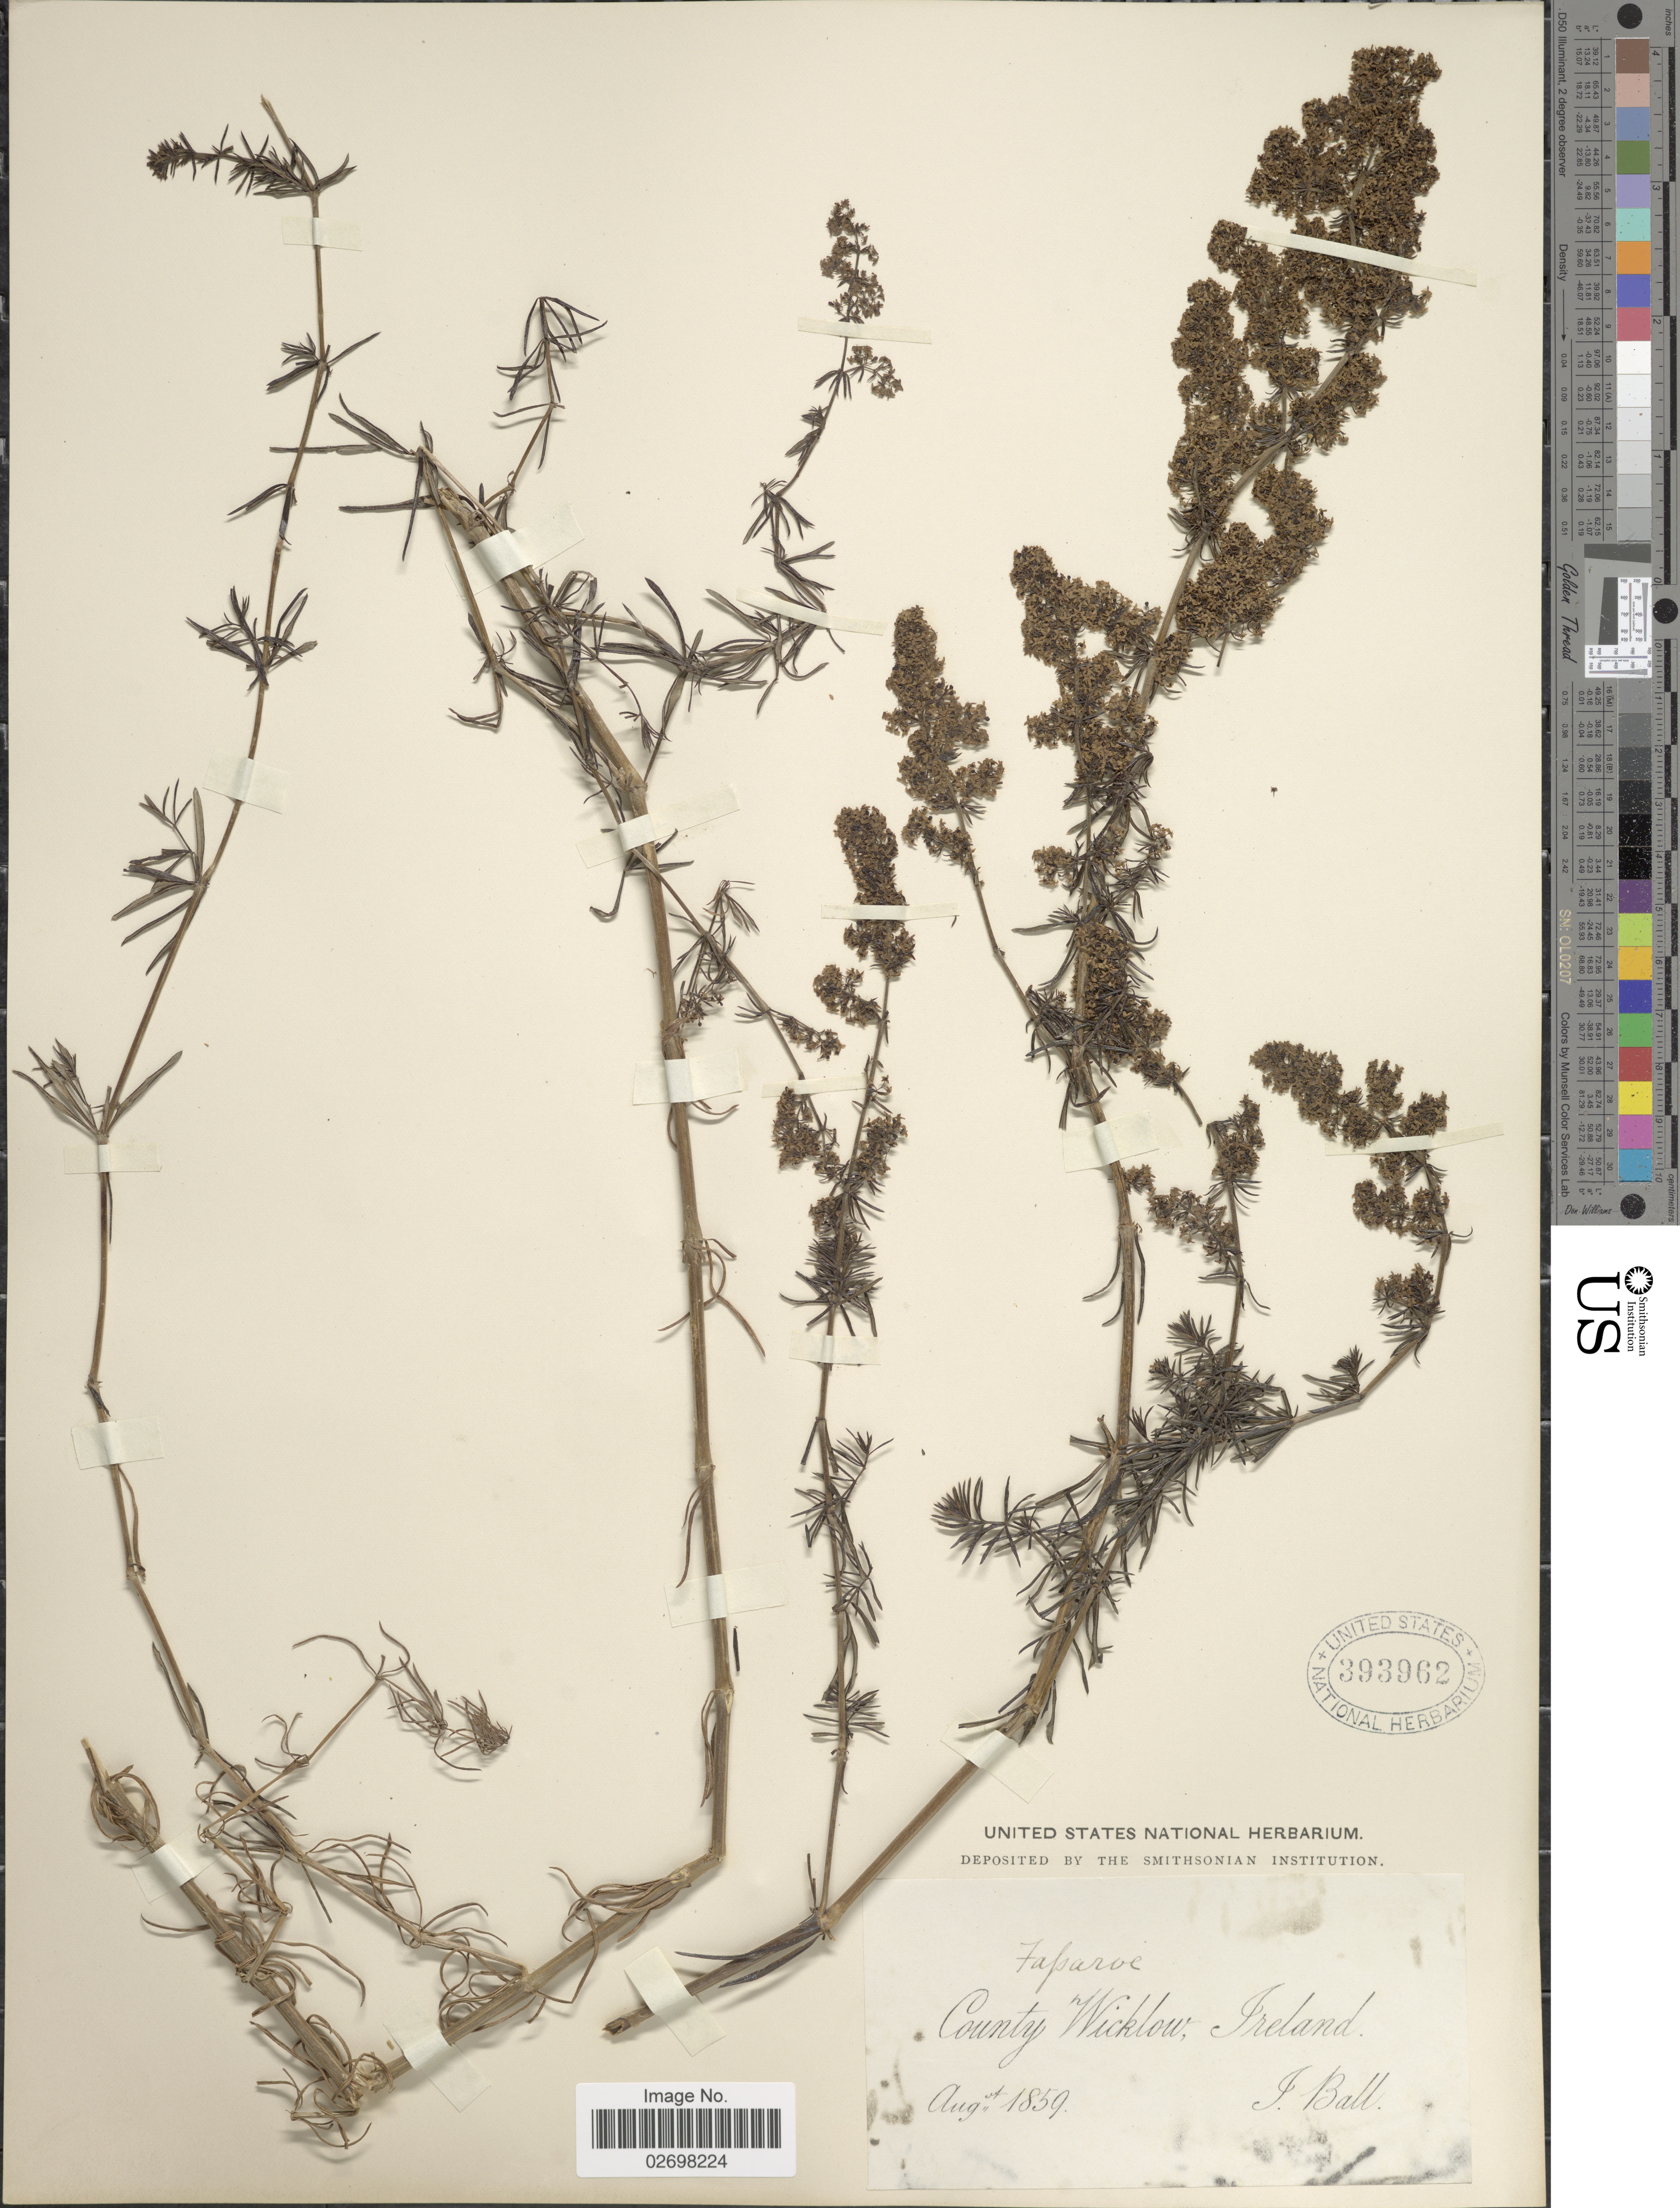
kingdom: Plantae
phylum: Tracheophyta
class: Magnoliopsida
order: Gentianales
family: Rubiaceae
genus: Galium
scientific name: Galium sp.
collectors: J. Ball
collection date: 1859-08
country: Ireland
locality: County Wicklow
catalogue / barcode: US 393962